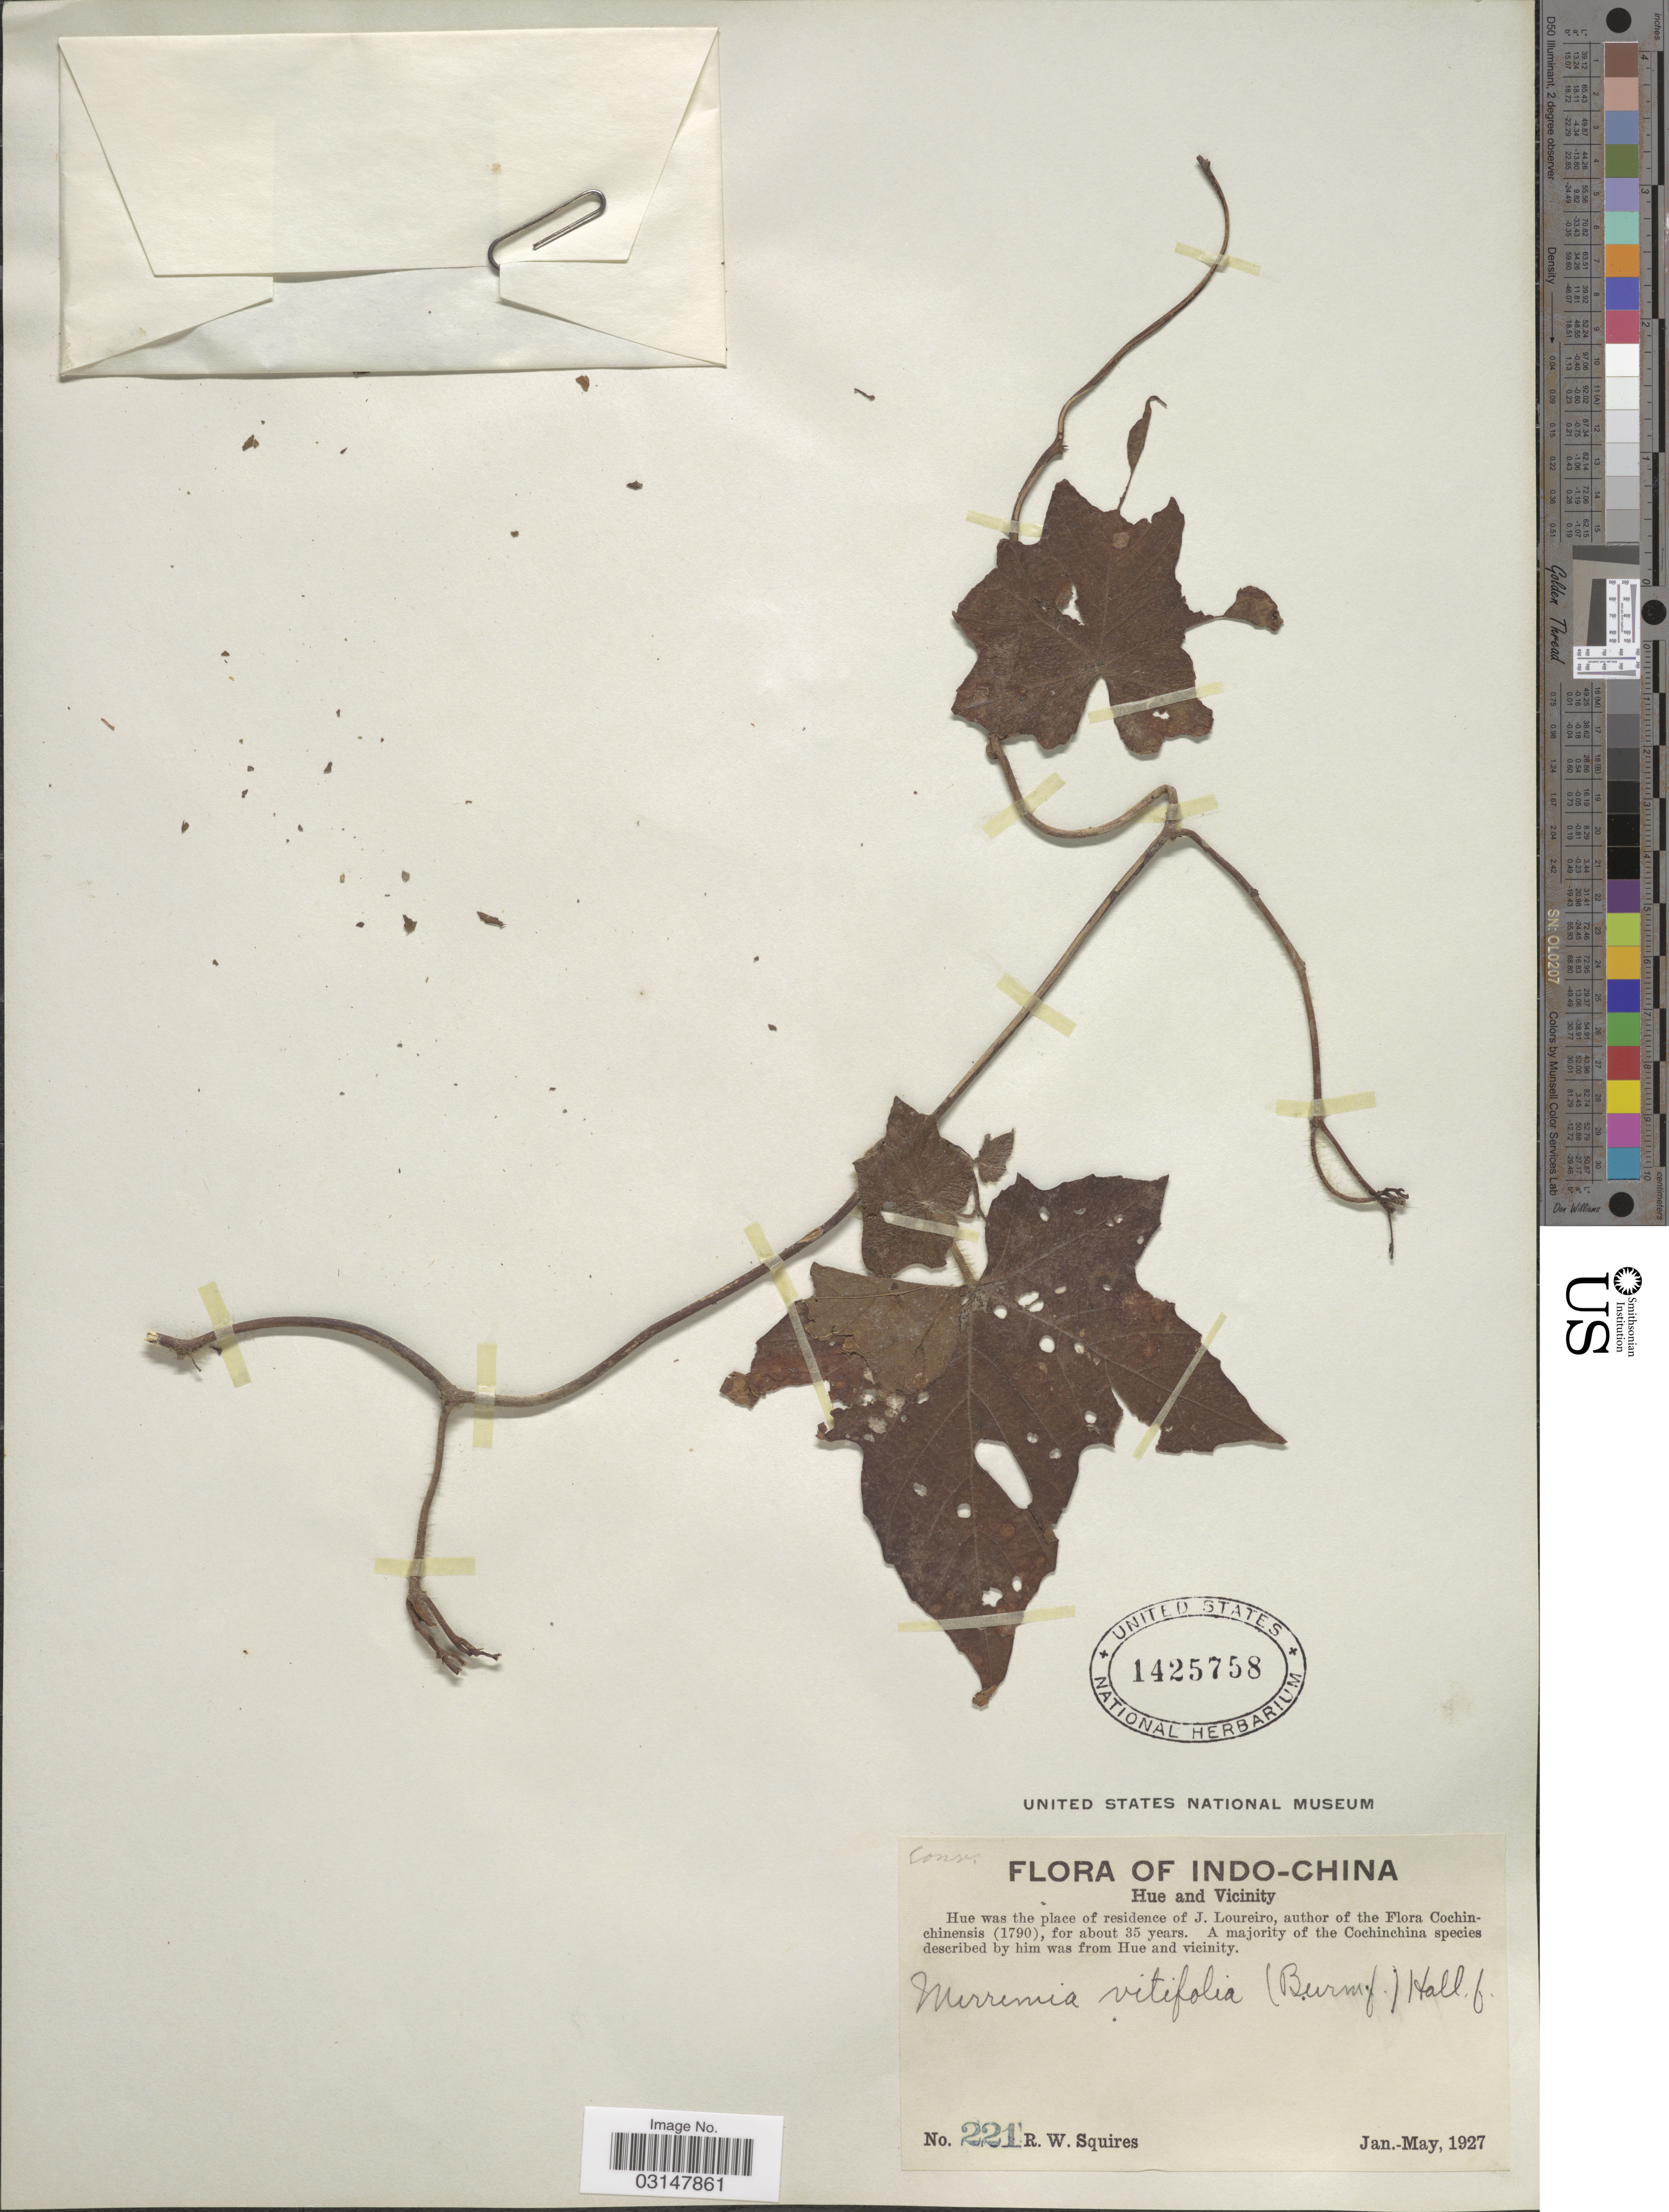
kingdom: Plantae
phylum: Tracheophyta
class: Magnoliopsida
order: Solanales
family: Convolvulaceae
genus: Distimake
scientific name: Distimake vitifolius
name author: (Burm. f.) Pisuttimarn & Petrongari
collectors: R. Squires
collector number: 221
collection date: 1927-01/1927-05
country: Vietnam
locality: Indo-China. Hue and Vicinity.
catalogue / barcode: US 1425758